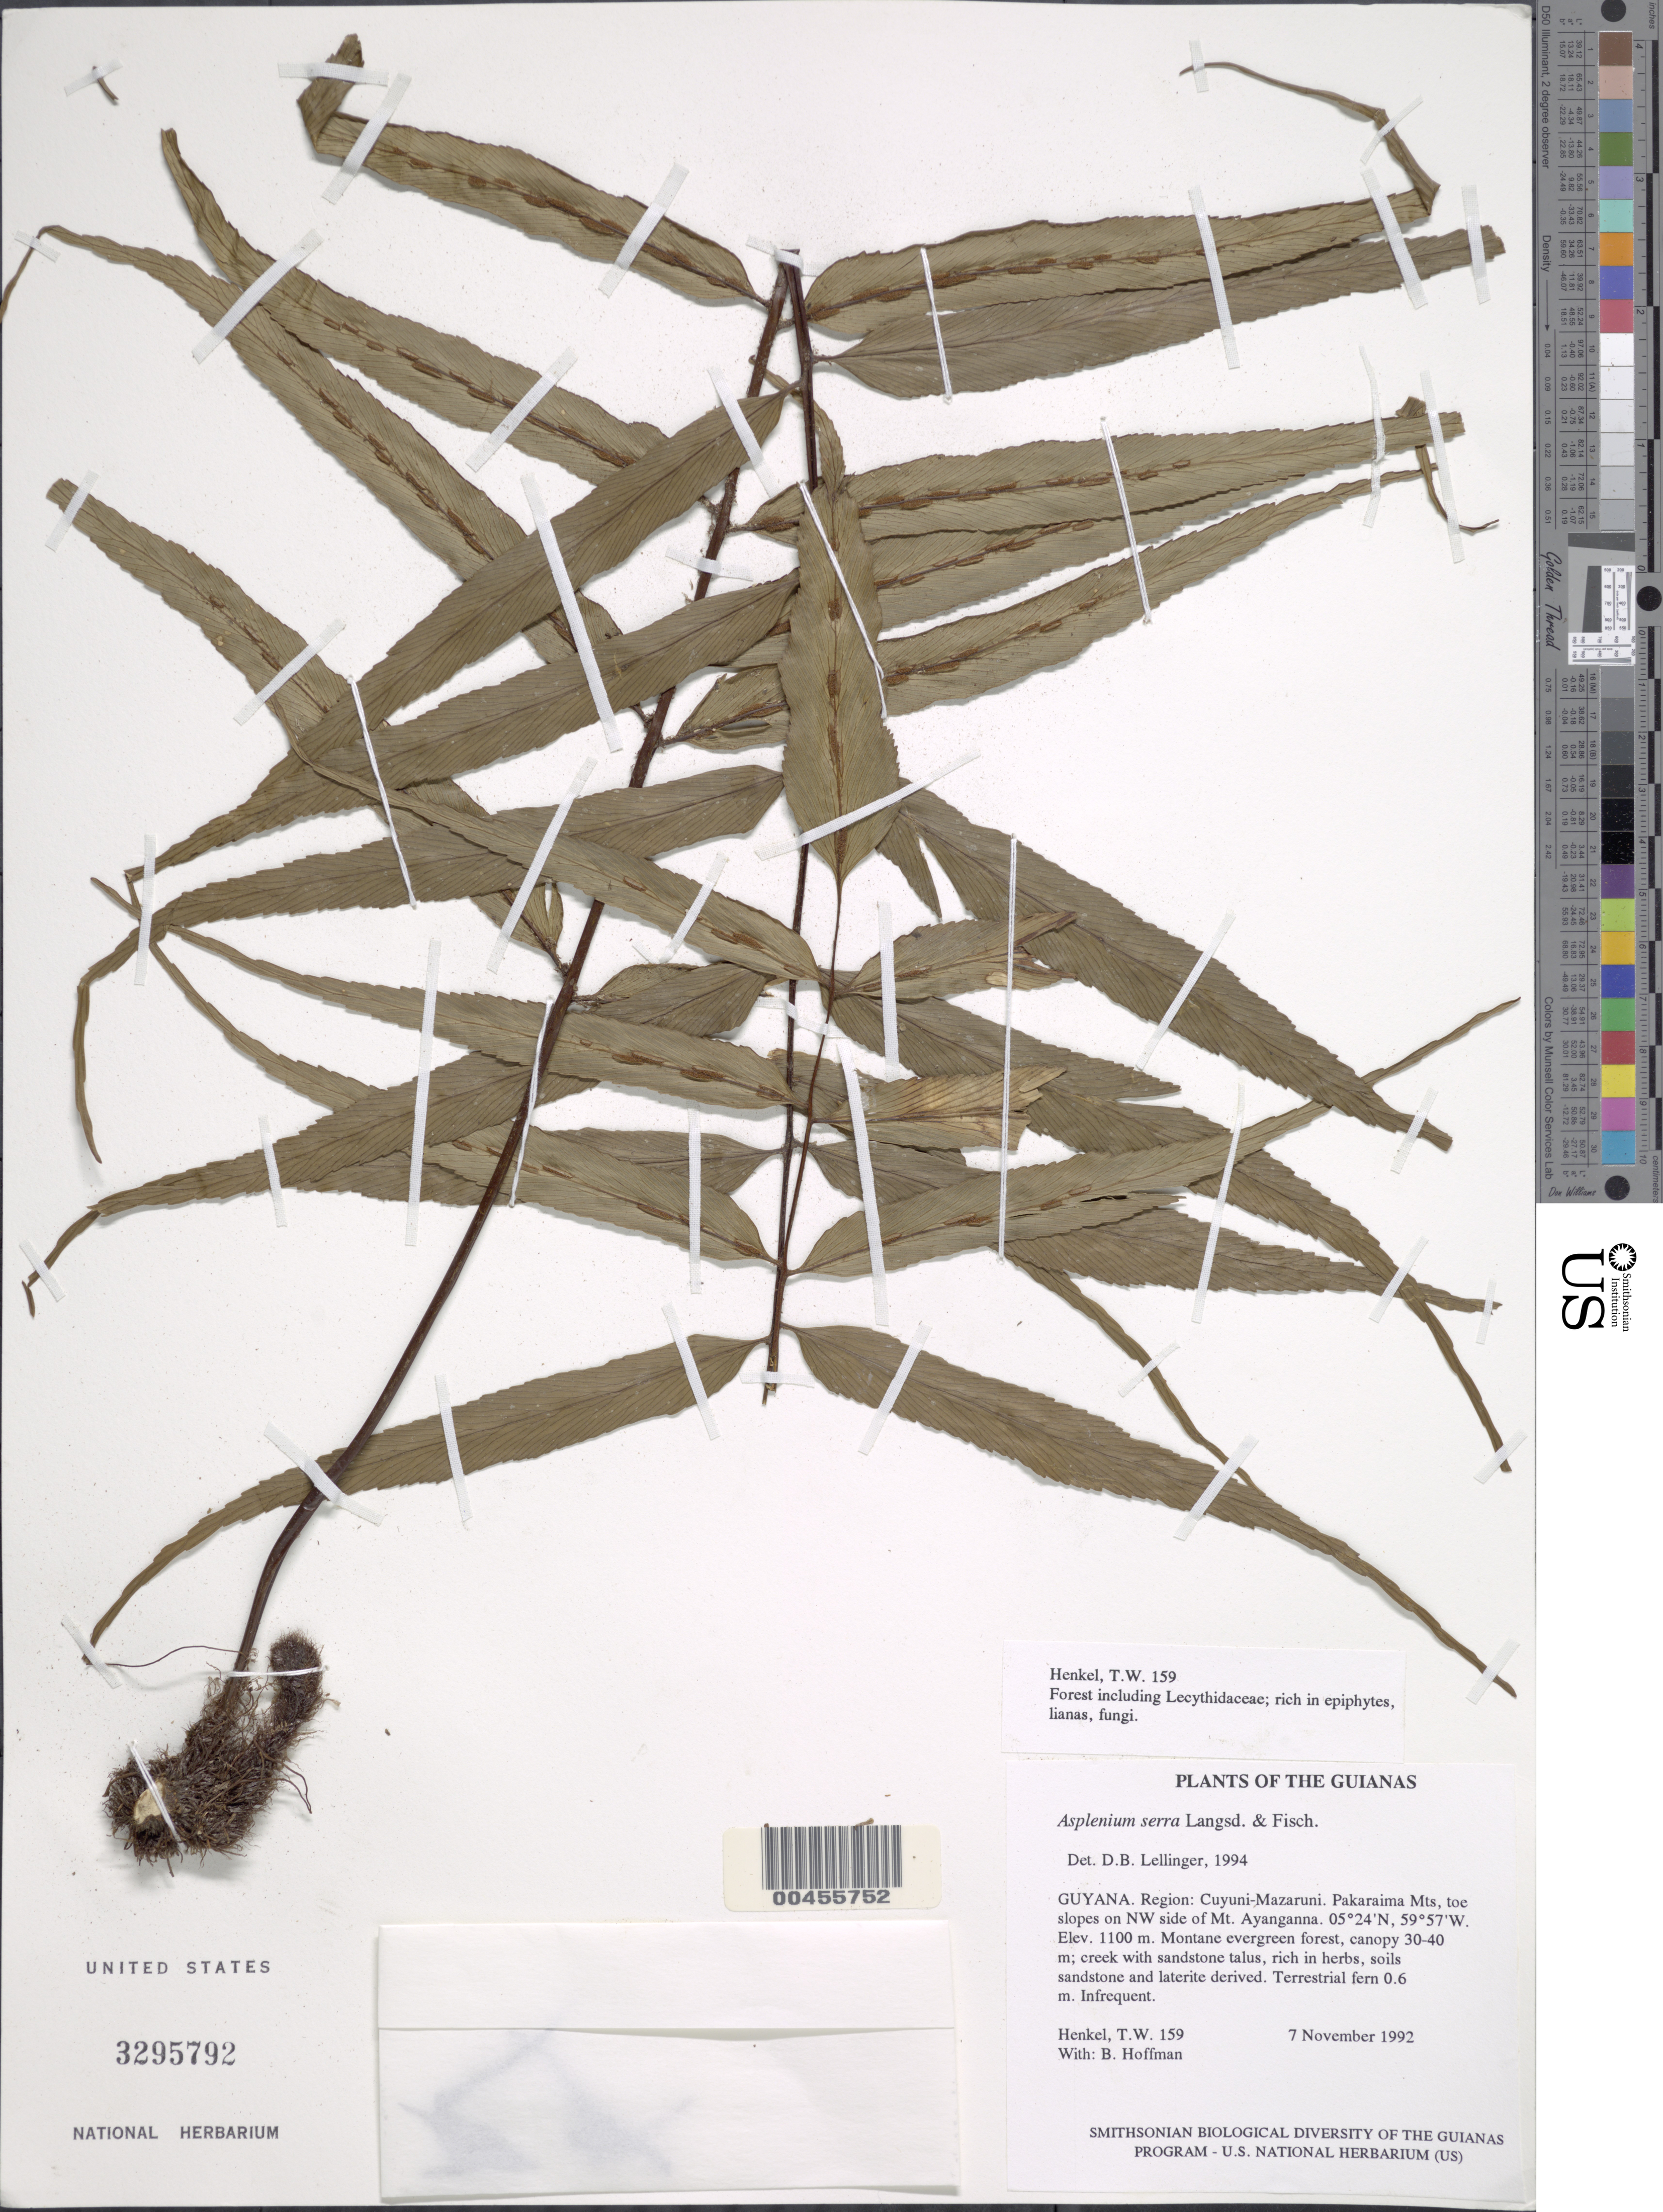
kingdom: Plantae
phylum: Tracheophyta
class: Polypodiopsida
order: Polypodiales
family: Aspleniaceae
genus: Asplenium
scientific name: Asplenium serra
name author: Langsd. & Fisch.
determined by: Lellinger, David B., (BOT), Smithsonian Institution - National Museum of Natural History (UNITED STATES)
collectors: T. Henkel & B. Hoffman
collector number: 159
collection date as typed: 7 November 1992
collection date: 1992-11-07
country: Guyana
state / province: Cuyuni-Mazaruni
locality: Pakaraima Mts, toe slopes on NW side of Mt. Ayanganna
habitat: Montane evergreen forest, canopy 30-40 m; creek with sandstone talus, rich in herbs, soils sandstone and laterite derived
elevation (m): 1100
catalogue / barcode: US 3295792